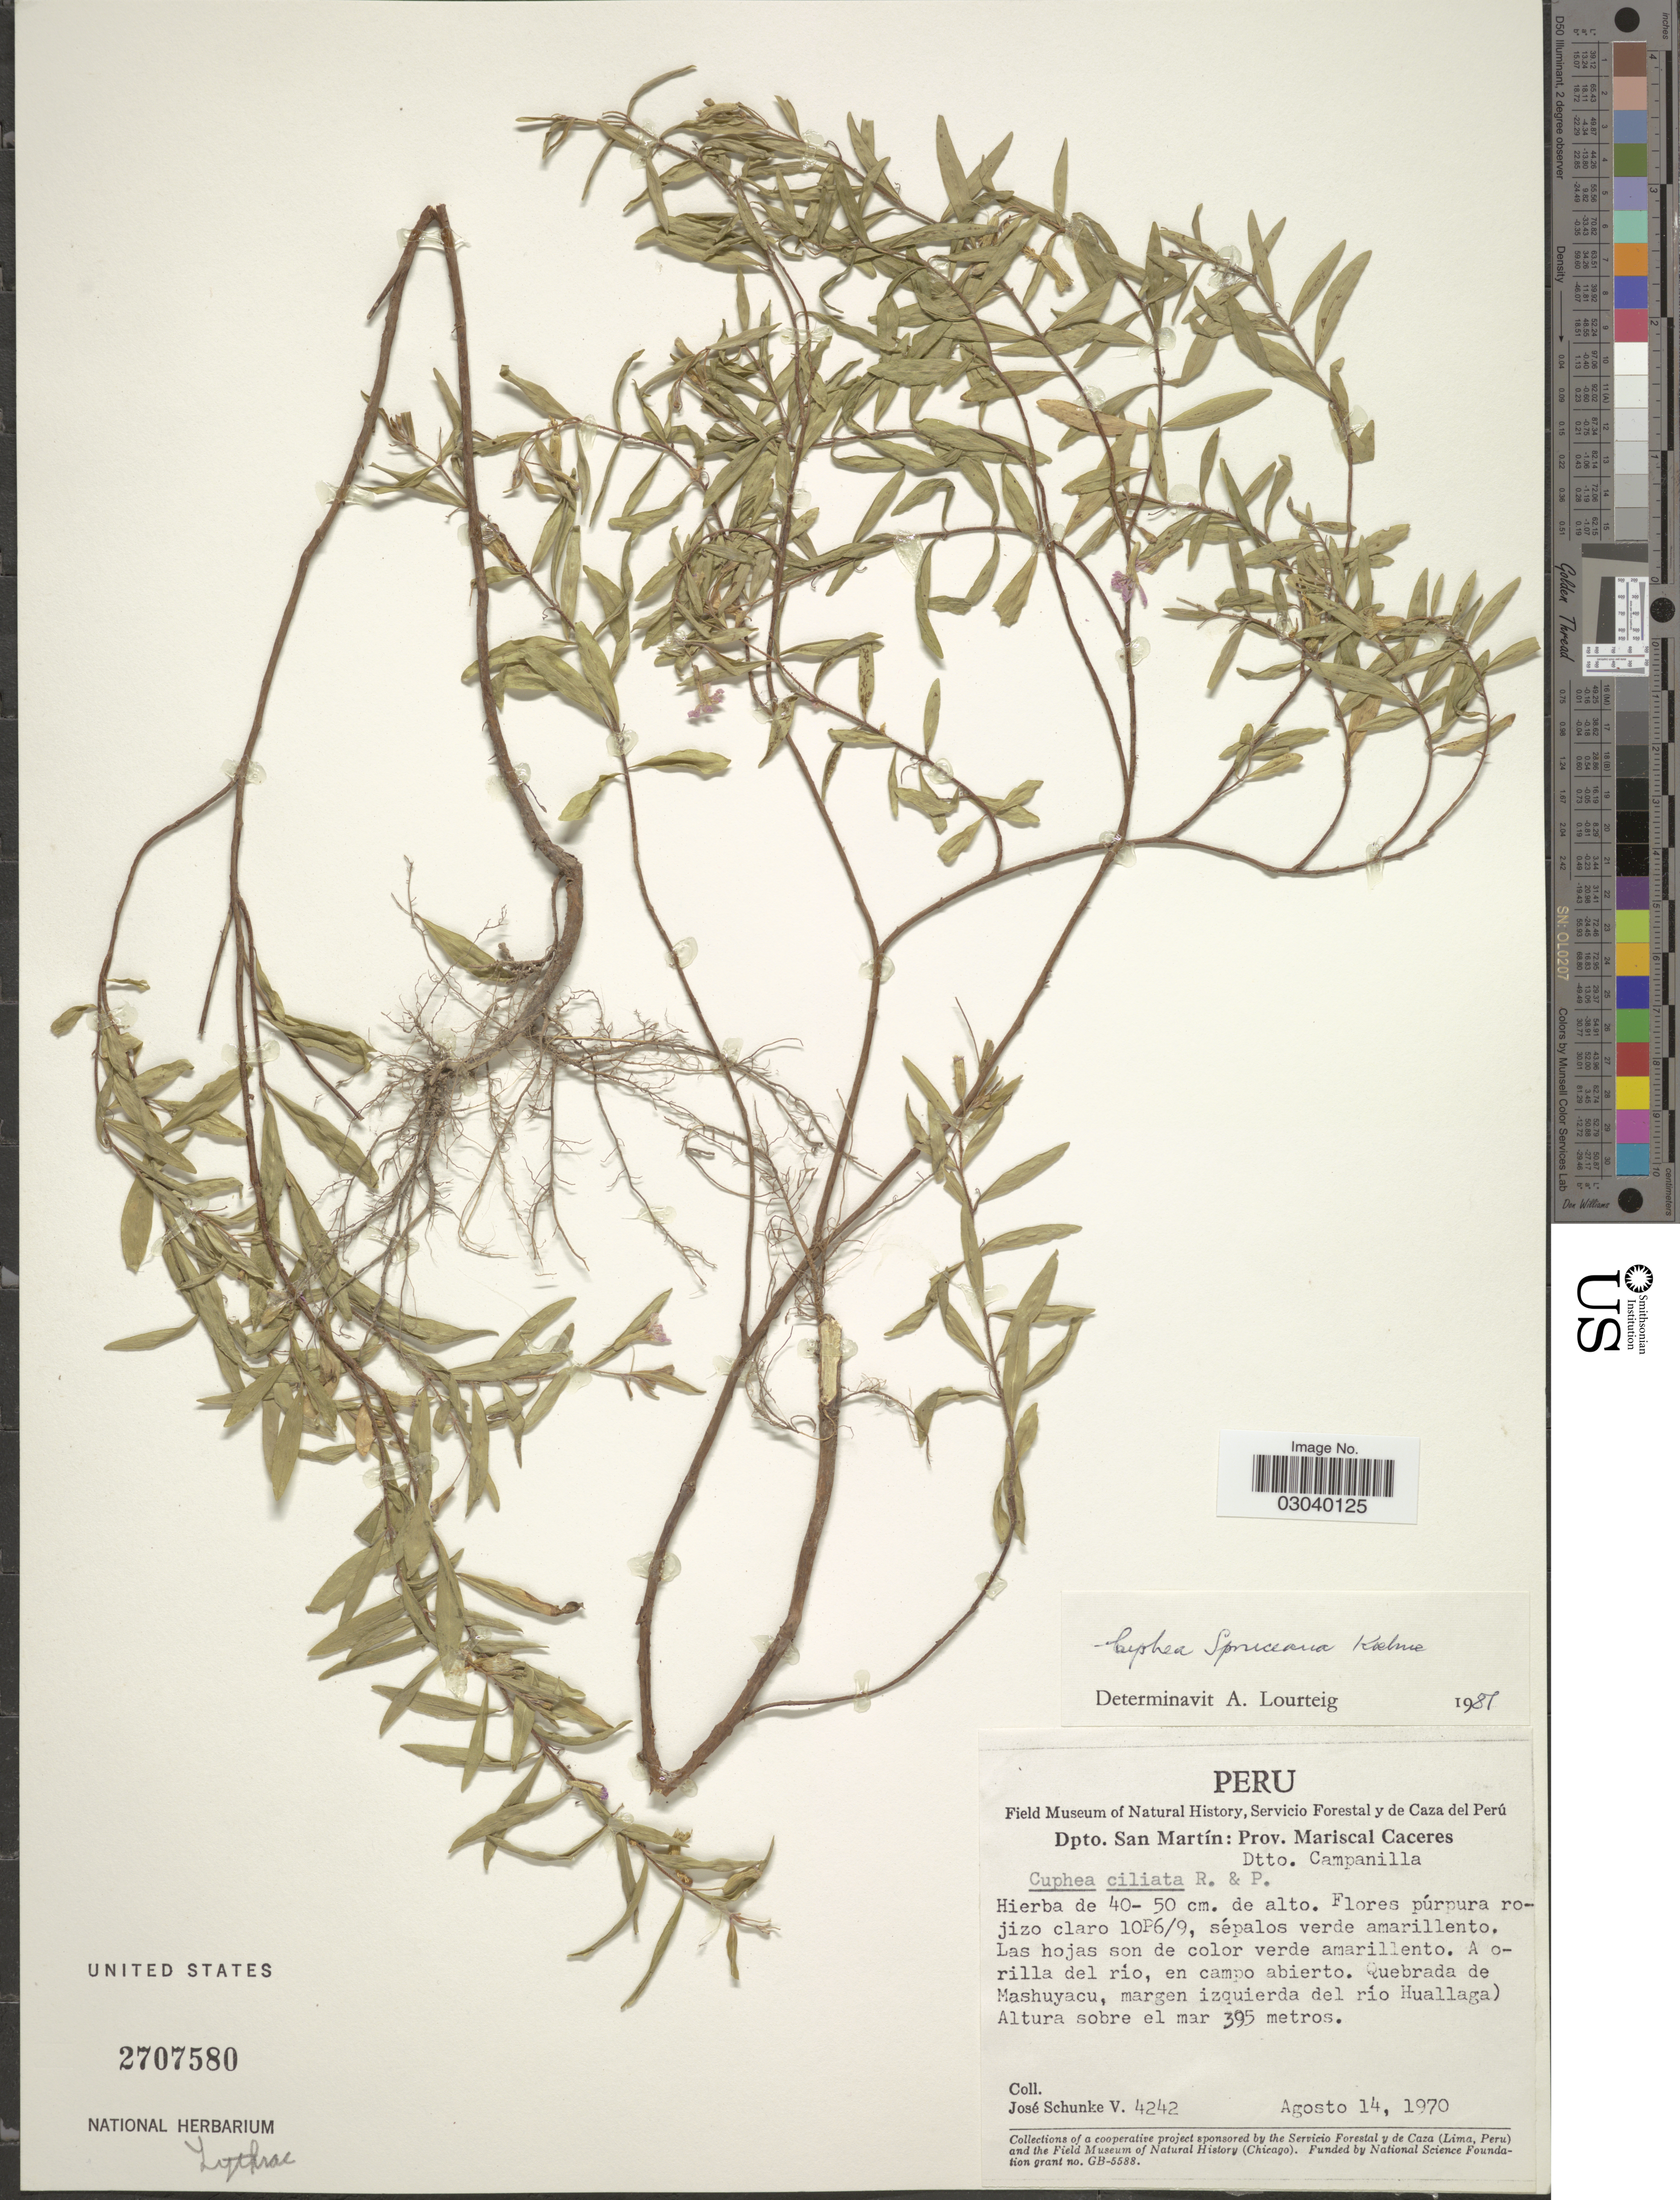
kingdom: Plantae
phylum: Tracheophyta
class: Magnoliopsida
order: Myrtales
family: Lythraceae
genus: Cuphea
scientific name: Cuphea spruceana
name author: Koehne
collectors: J. Schunke Vigo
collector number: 4242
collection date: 1970-08-14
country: Peru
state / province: San Martín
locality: Dpto. San Martín: Prov. Mariscal Caceres, Dtto. Campanilla, Quebrada de Mashuyacu, margem izquierda del río Huallaga).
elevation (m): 395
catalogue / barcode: US 2707580